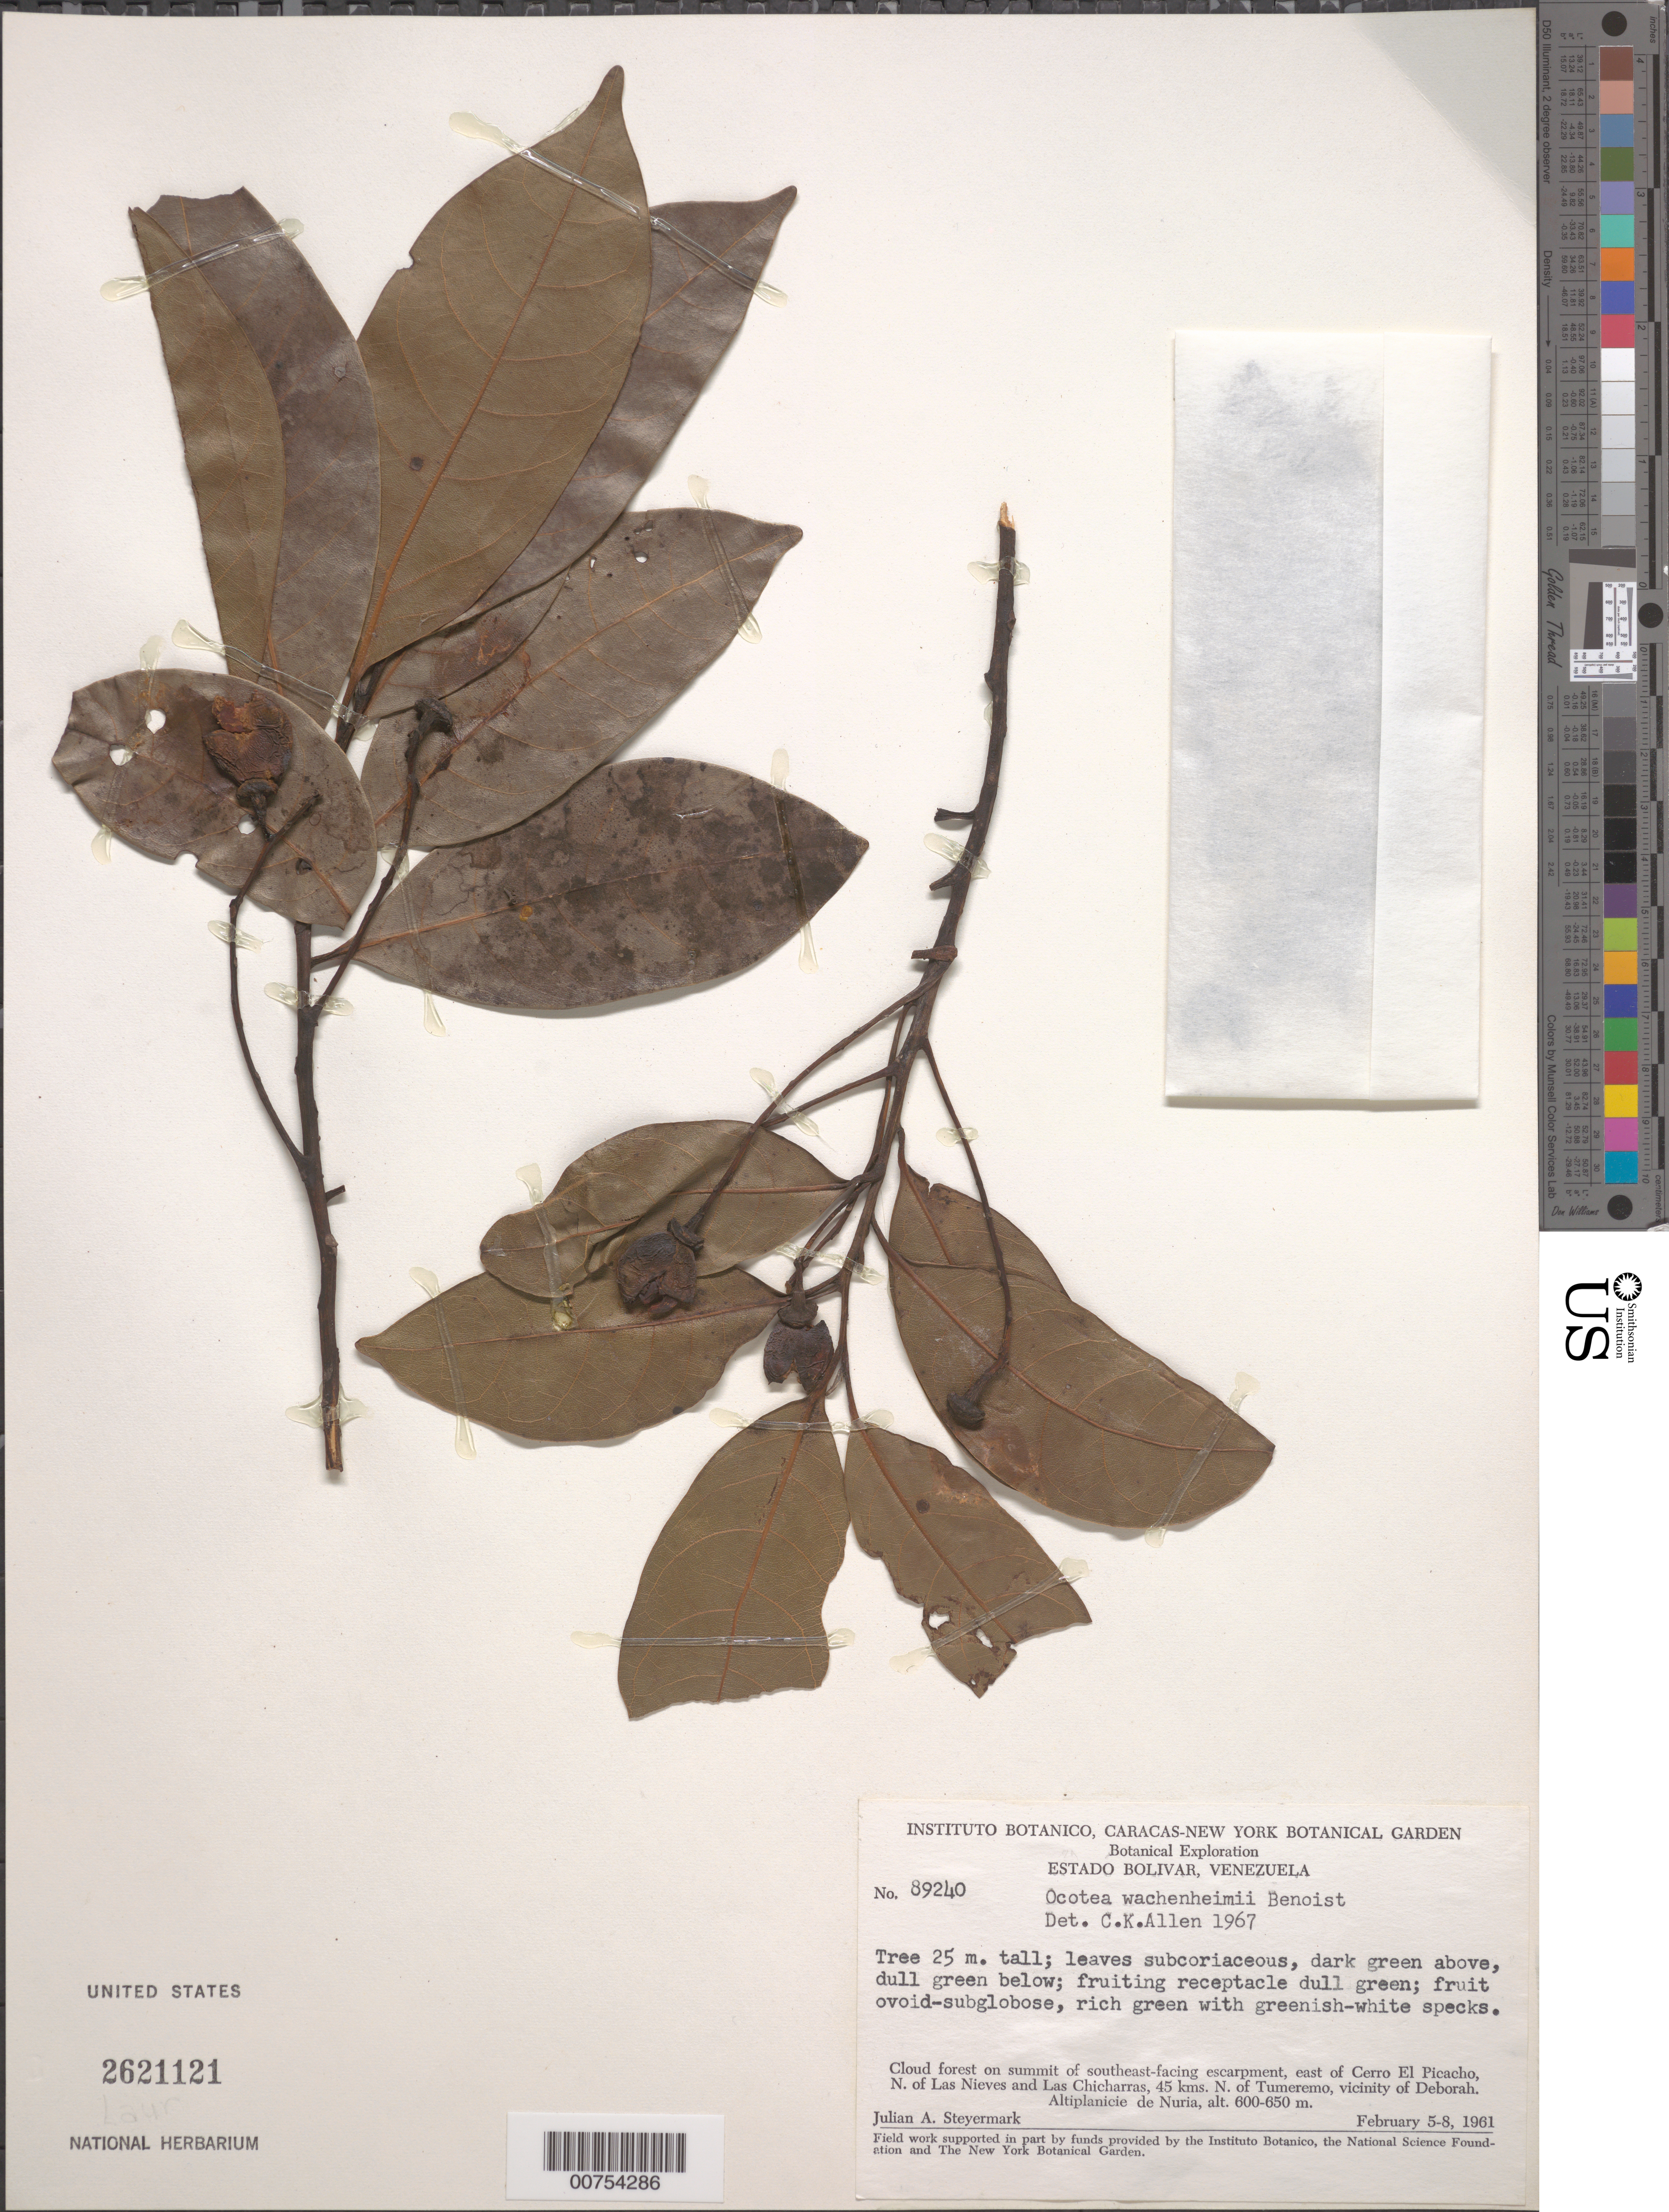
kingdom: Plantae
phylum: Tracheophyta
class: Magnoliopsida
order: Laurales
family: Lauraceae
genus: Ocotea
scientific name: Ocotea wachenheimii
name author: Benoist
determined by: Allen, C. K.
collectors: J. Steyermark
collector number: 89240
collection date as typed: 5-Feb-61 to 8-Feb-61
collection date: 1961-02-05/1961-02-08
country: Venezuela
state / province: Bolívar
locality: Cerro El Picacho, N of Las Nieves, 45 km N of Tumeremo, Altiplanicie de Nuria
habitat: Cloud forest on summit of SE facing summit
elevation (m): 600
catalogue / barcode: US 2621121